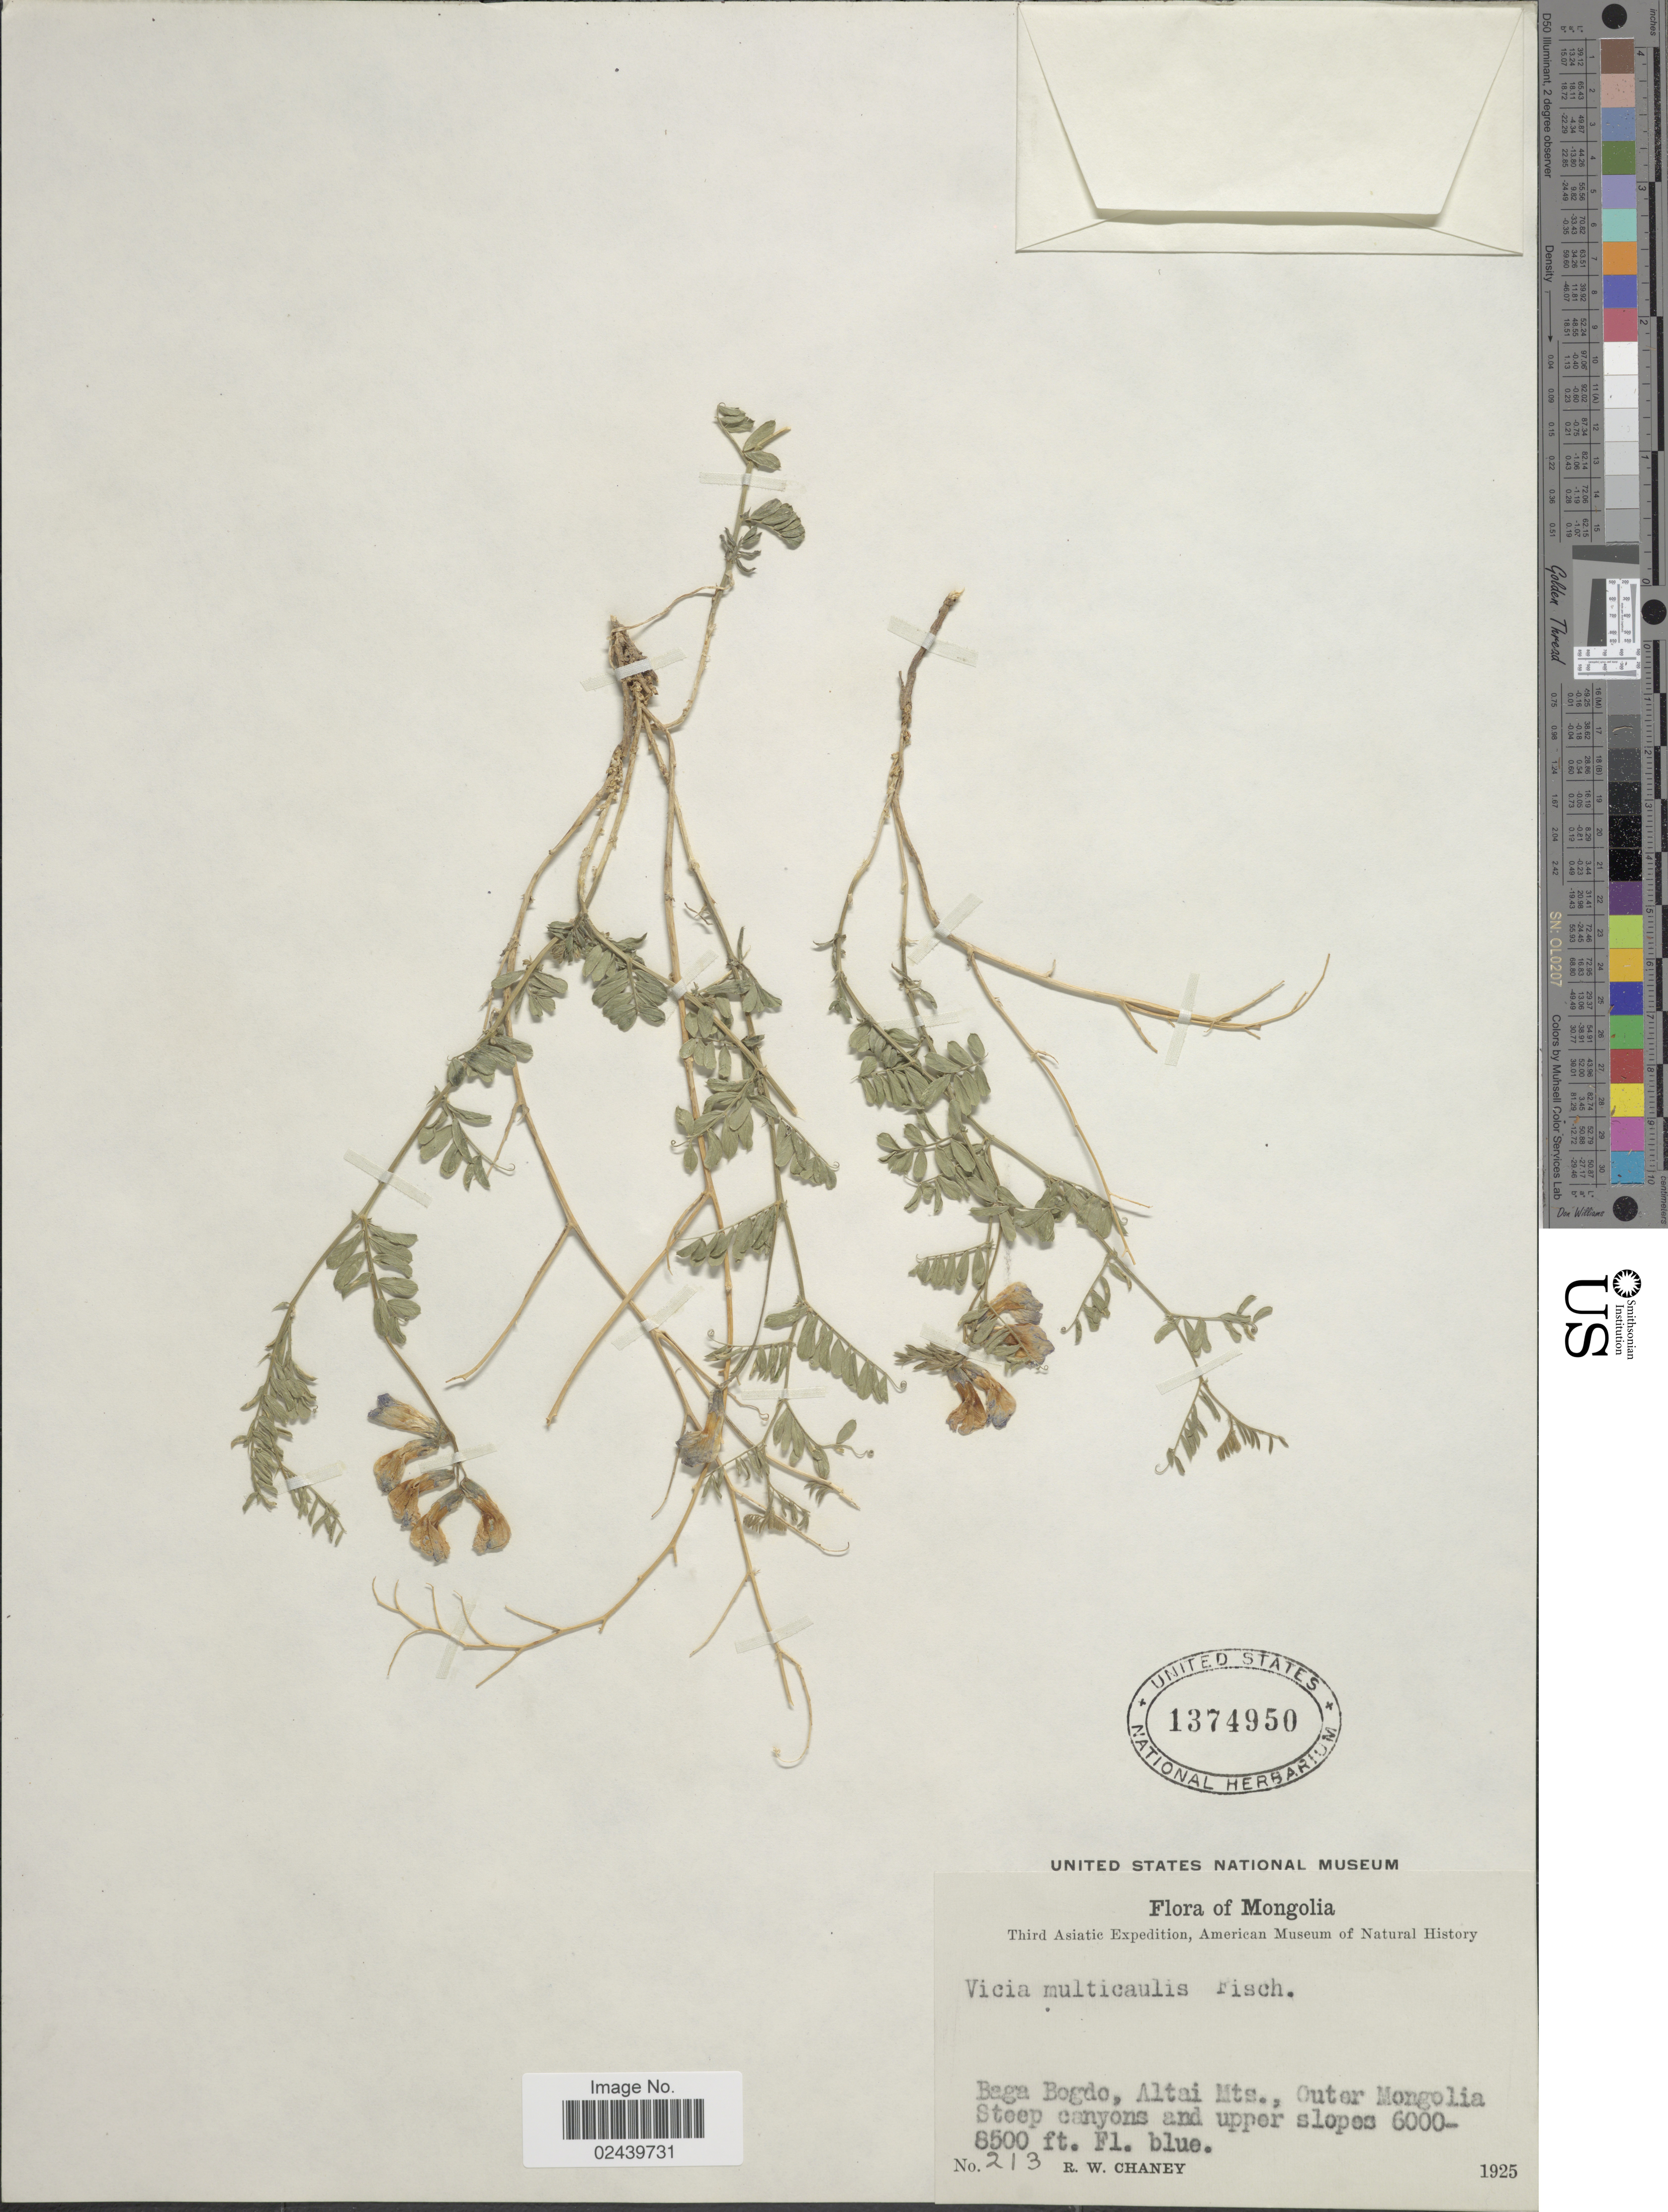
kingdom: Plantae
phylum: Tracheophyta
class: Magnoliopsida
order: Fabales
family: Fabaceae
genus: Vicia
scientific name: Vicia multicaulis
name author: Ledeb.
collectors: R. Chaney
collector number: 213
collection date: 1925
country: Mongolia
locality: Baga Bogdo, Altai Mts. Outer Mongolia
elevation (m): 1829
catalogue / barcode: US 1374950